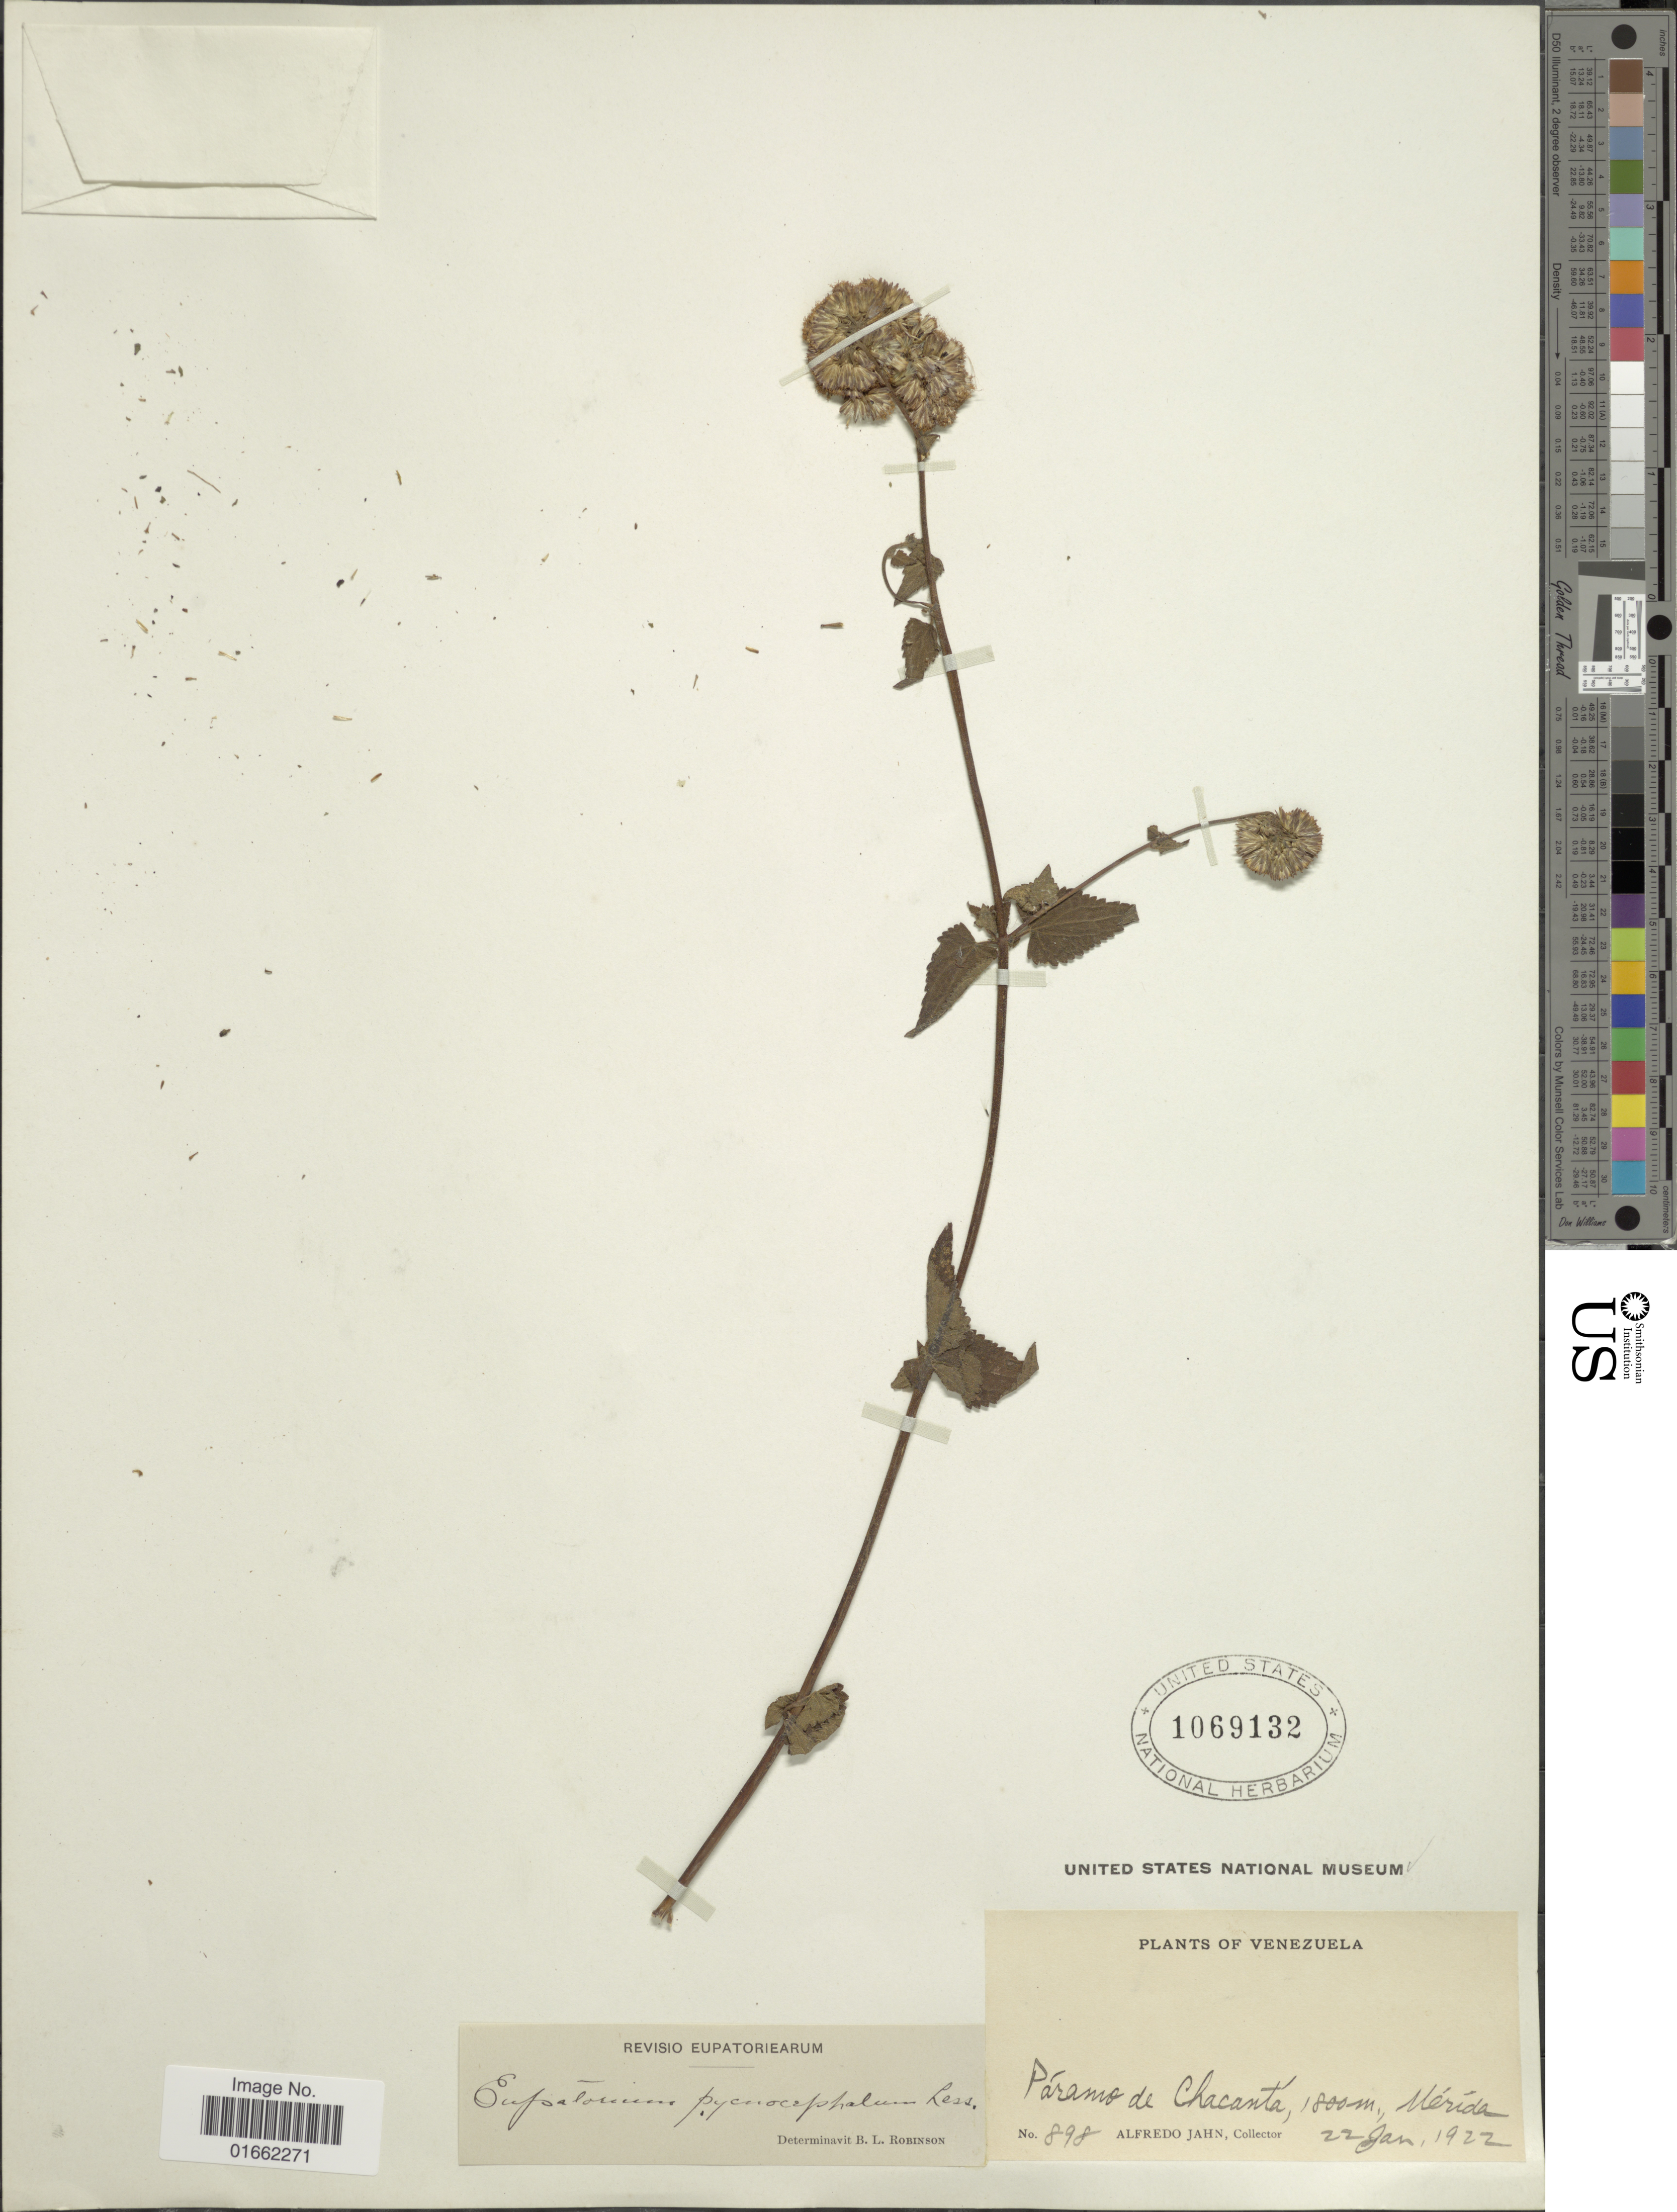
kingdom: Plantae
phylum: Tracheophyta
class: Magnoliopsida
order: Asterales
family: Asteraceae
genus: Fleischmannia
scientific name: Fleischmannia pratensis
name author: (Klatt) R.M. King & H. Rob.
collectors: A. Jahn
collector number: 898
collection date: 1922-01-22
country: Venezuela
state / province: Mérida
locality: Páramo de Chacantá, Mérida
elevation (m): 1800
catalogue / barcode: US 1069132